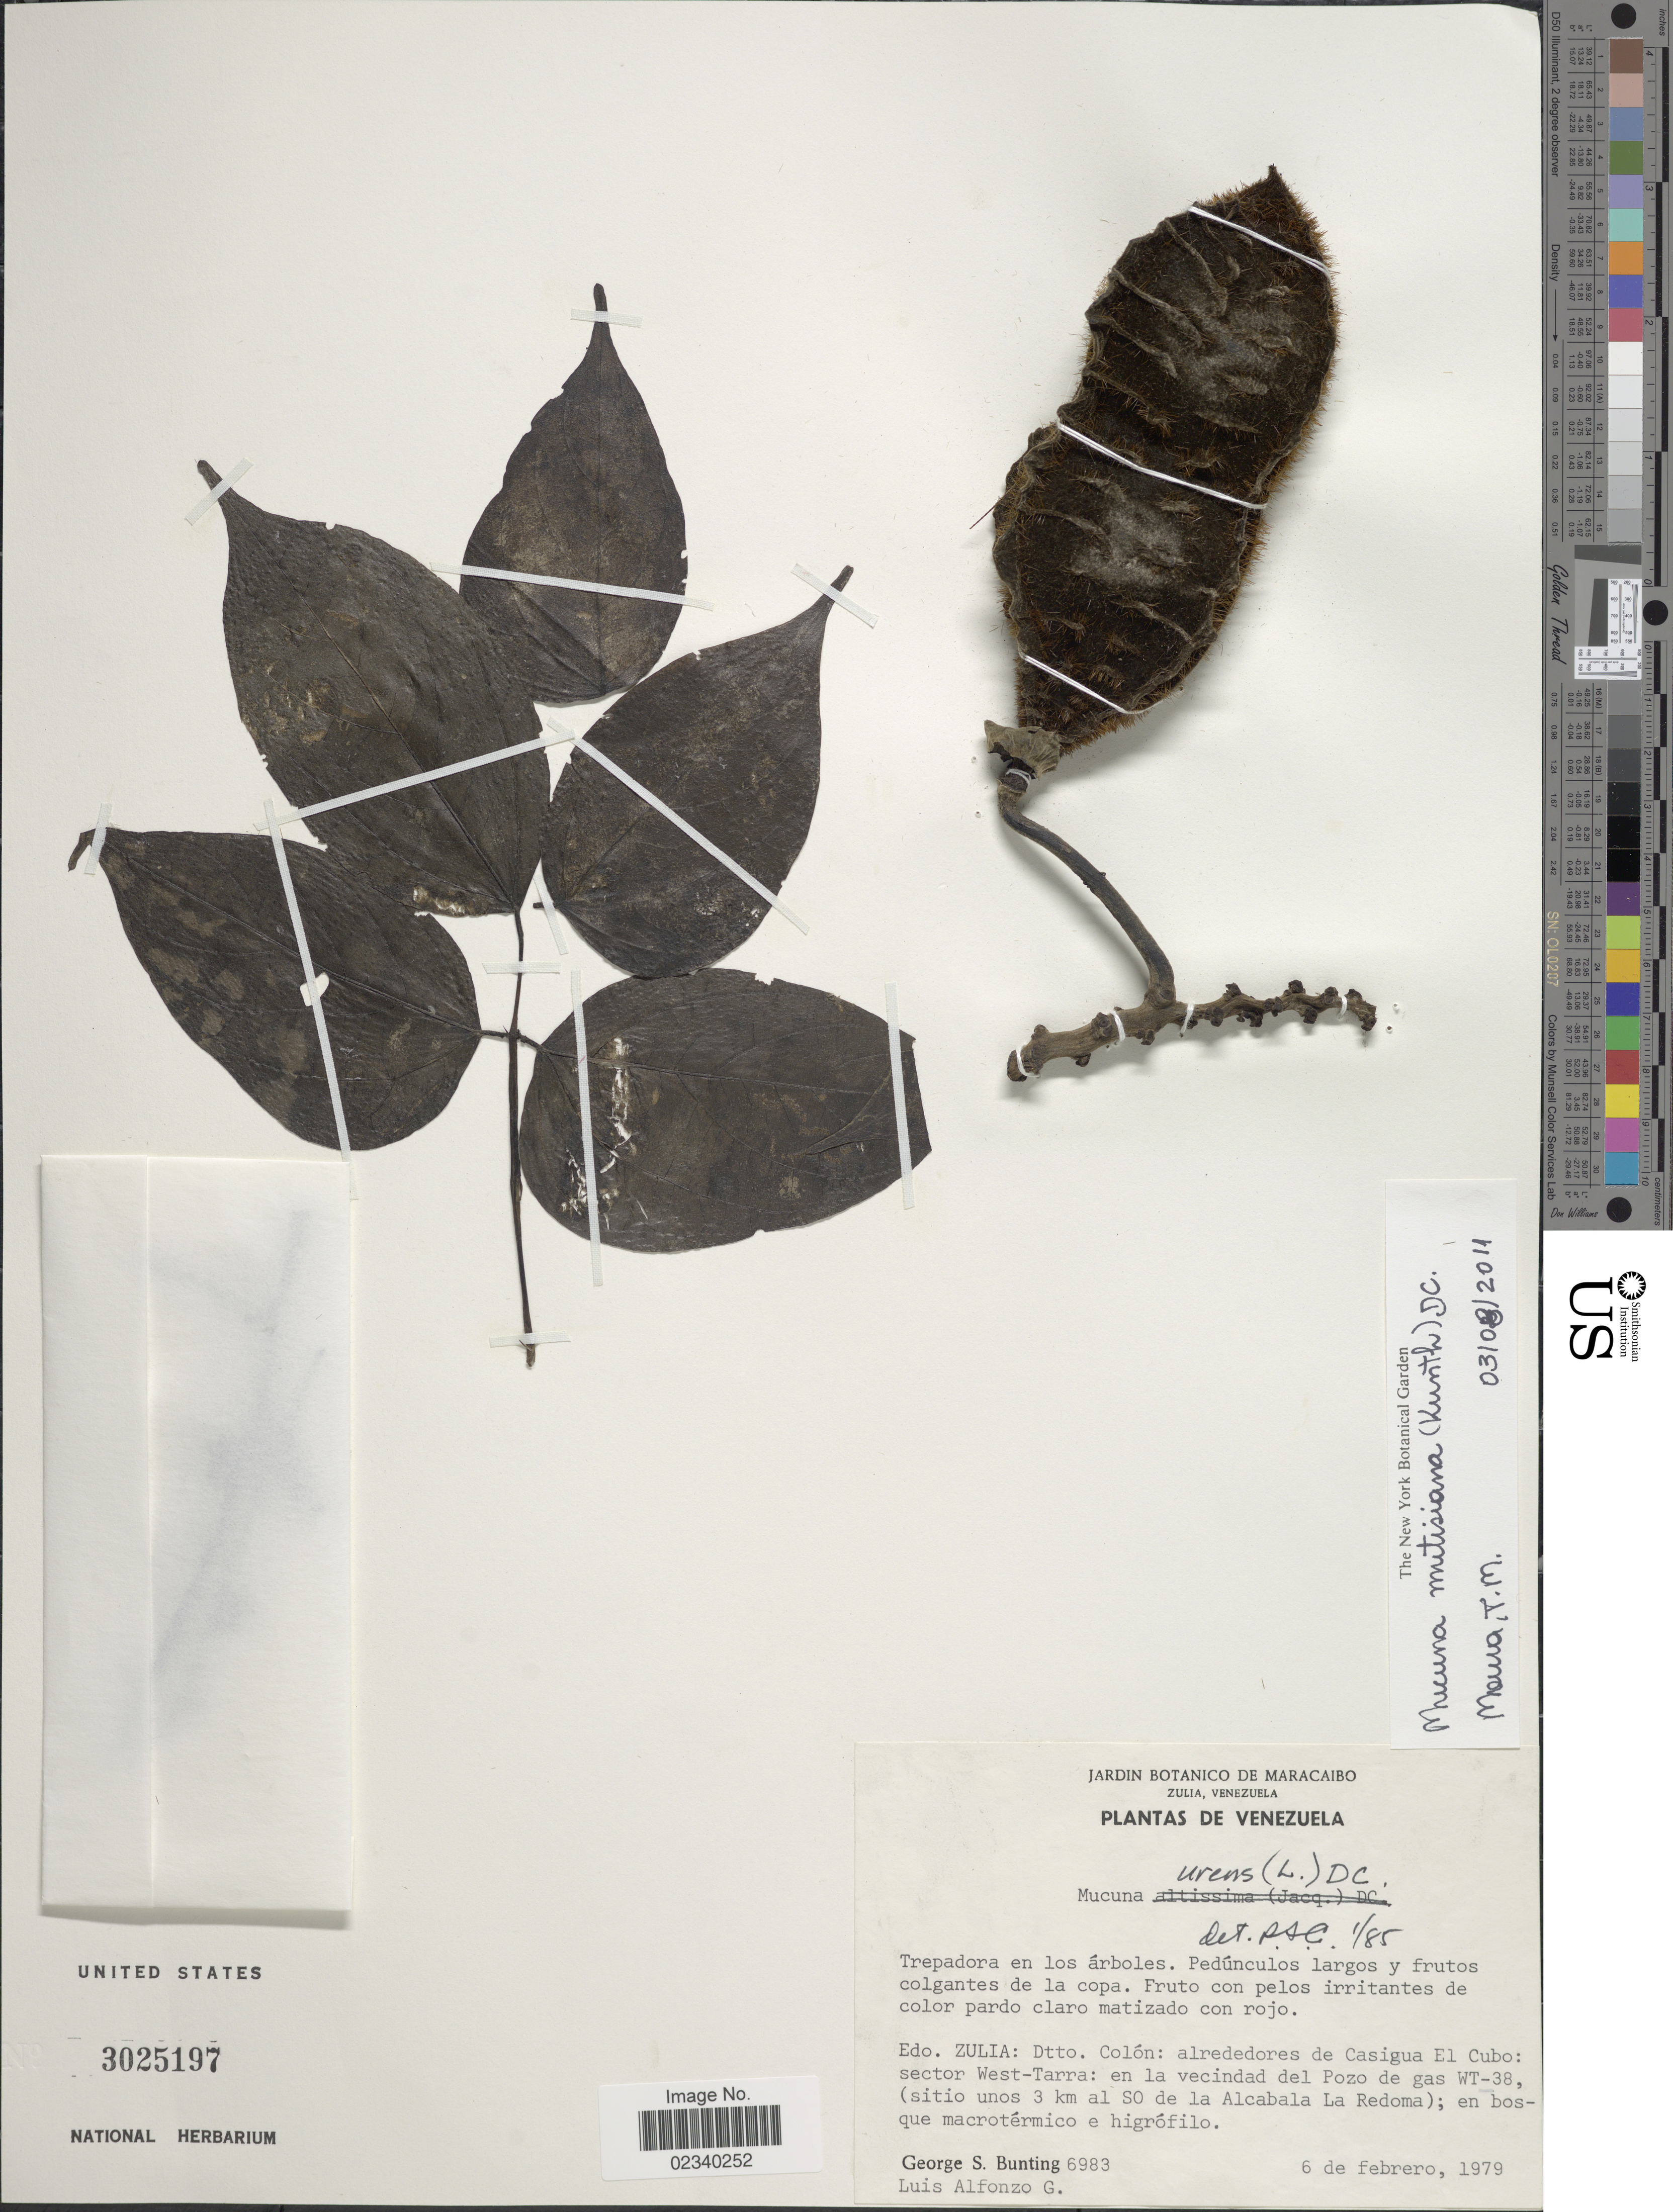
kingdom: Plantae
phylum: Tracheophyta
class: Magnoliopsida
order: Fabales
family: Fabaceae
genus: Mucuna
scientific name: Mucuna mutisiana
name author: (Kunth) DC.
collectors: G. S. Bunting & L. Alfonzo G.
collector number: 6983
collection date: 1979-02-06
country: Venezuela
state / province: Zulia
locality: Edo. Zulia: Dtto. Colon: alrededores de Casigua El Cubo, sector West- Tarra: en la vecindad del Pozo de gas WT-38, (sitio unos 3 km al SO de la Alcabala La Redoma); en bosque macrotermico y higrofilo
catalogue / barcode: US 3025197